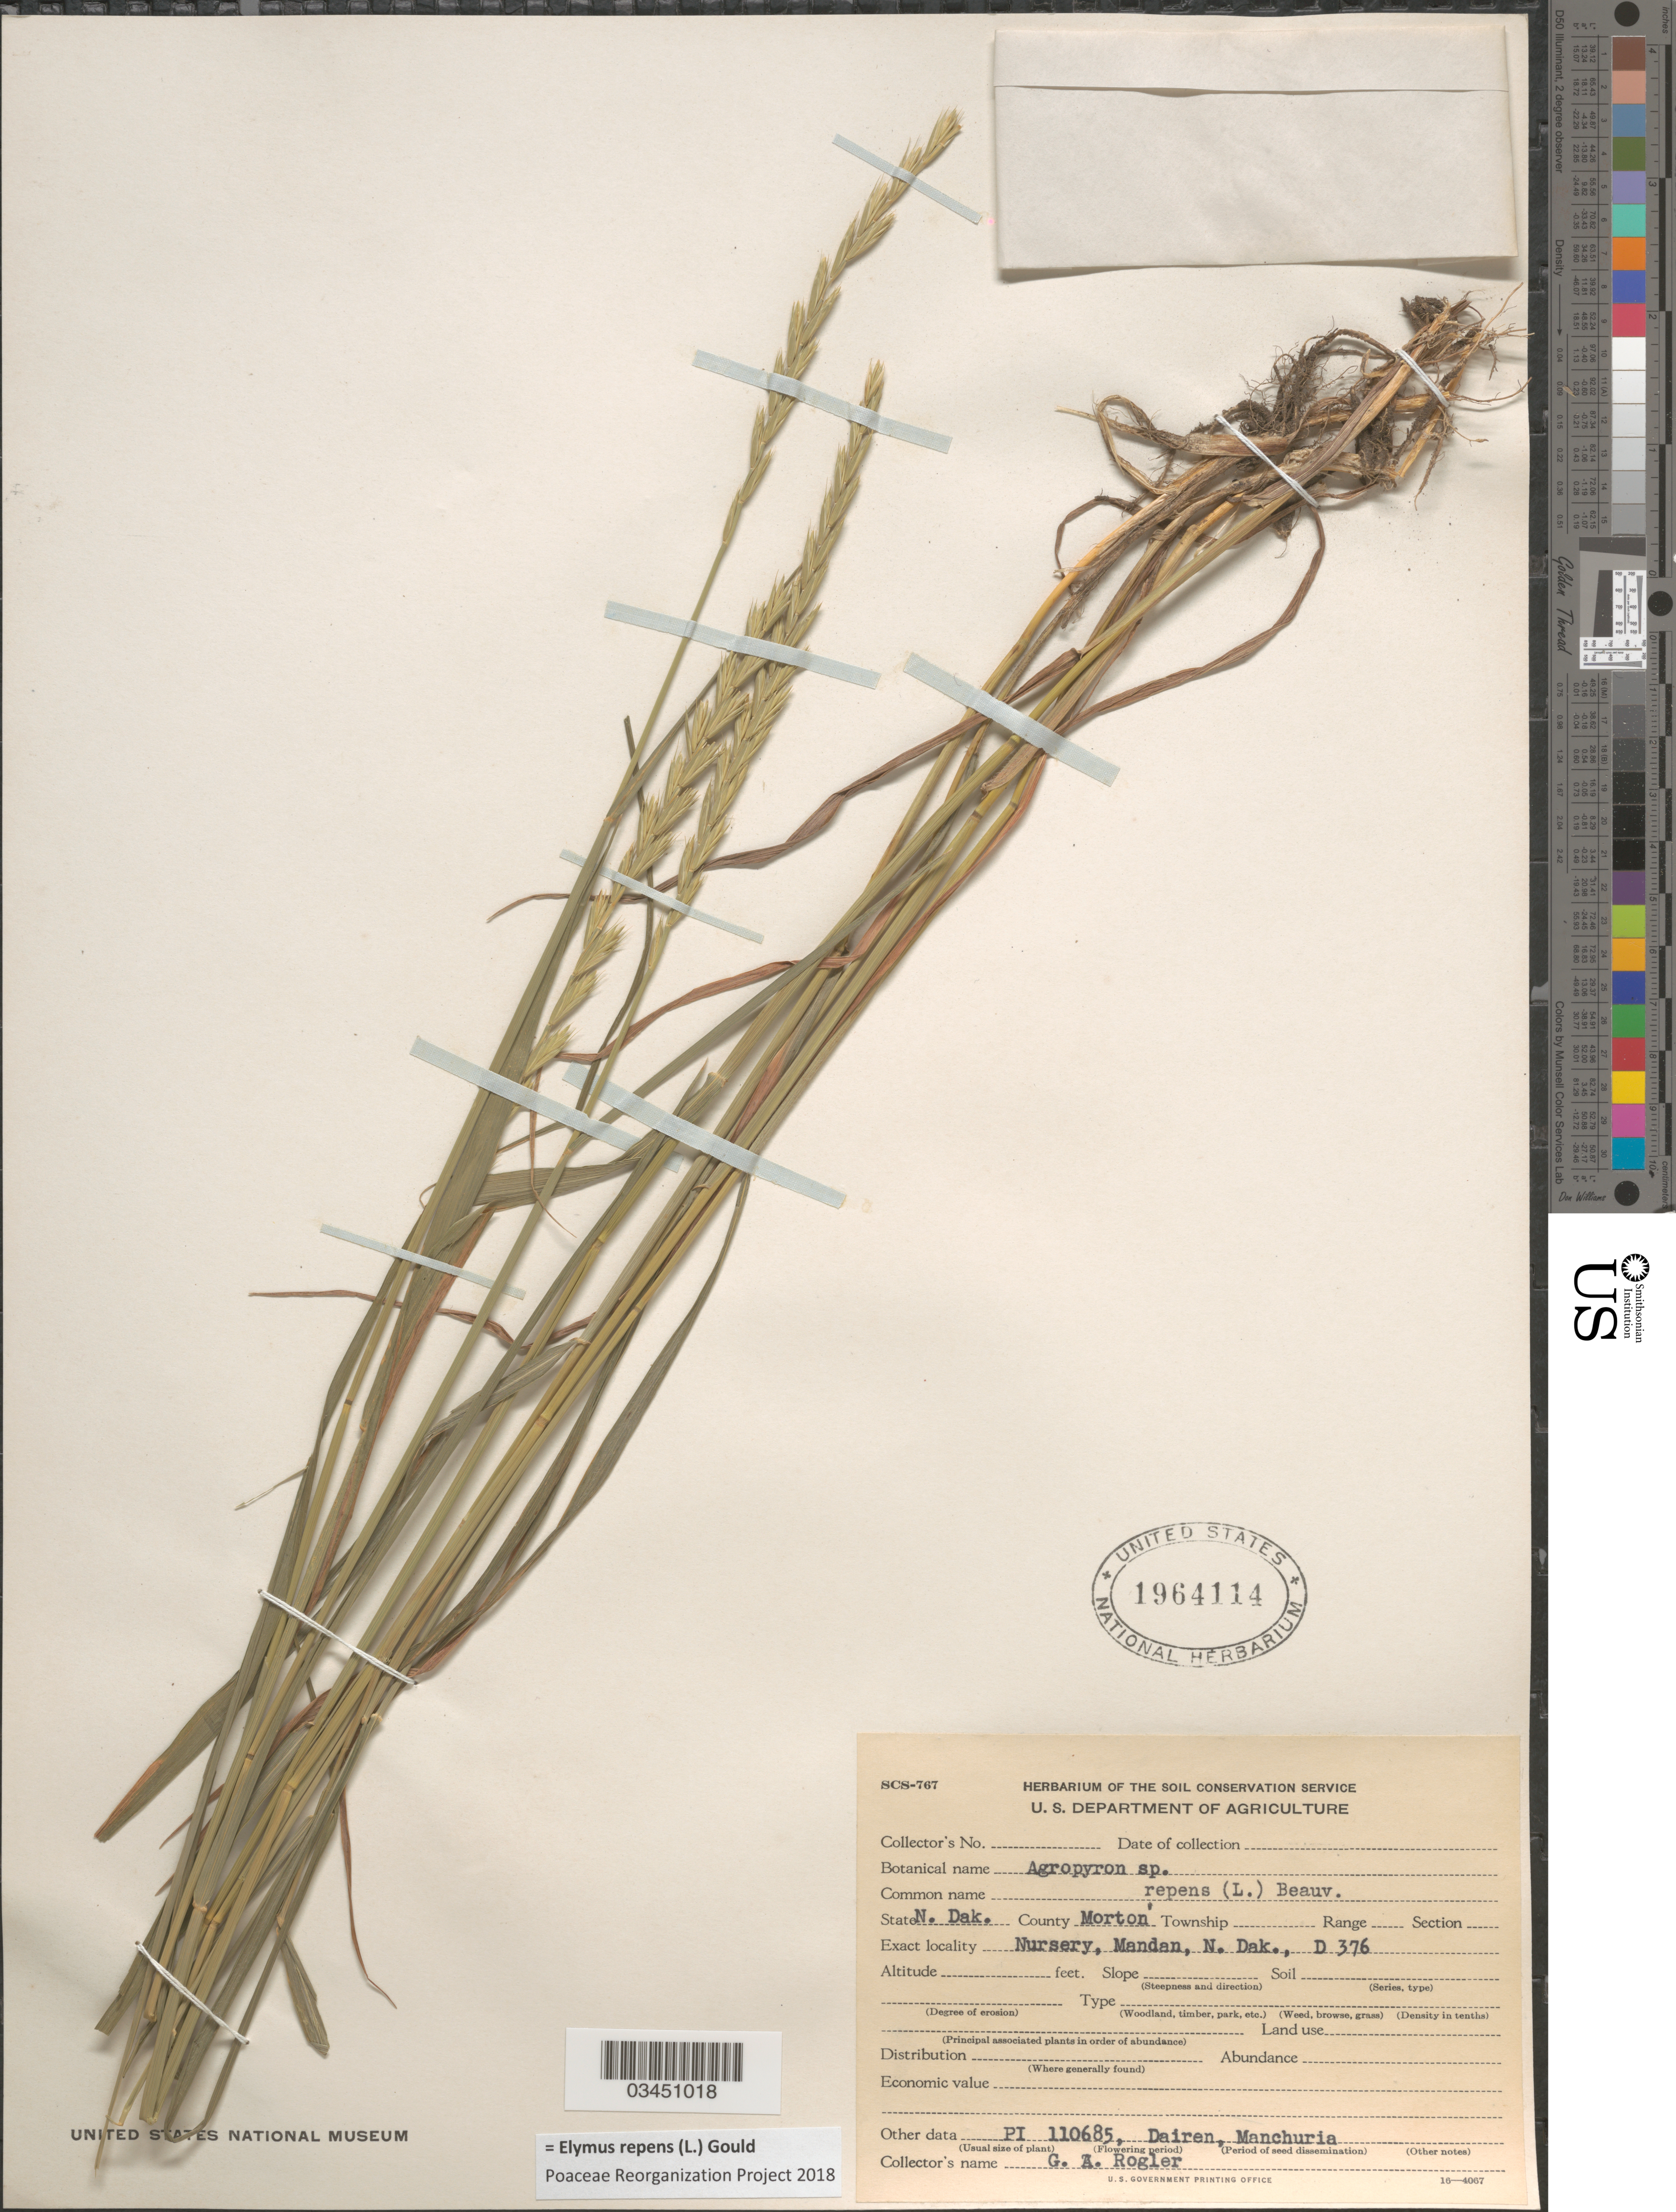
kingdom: Plantae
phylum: Tracheophyta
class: Liliopsida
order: Poales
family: Poaceae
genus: Elymus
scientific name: Elymus repens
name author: (L.) Gould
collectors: G. Rogler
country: United States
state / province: North Dakota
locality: County Morton. Nursery, Mandan, N. Dak., D 376. PI 110685, Dairen, Manchuria.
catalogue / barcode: US 1964114